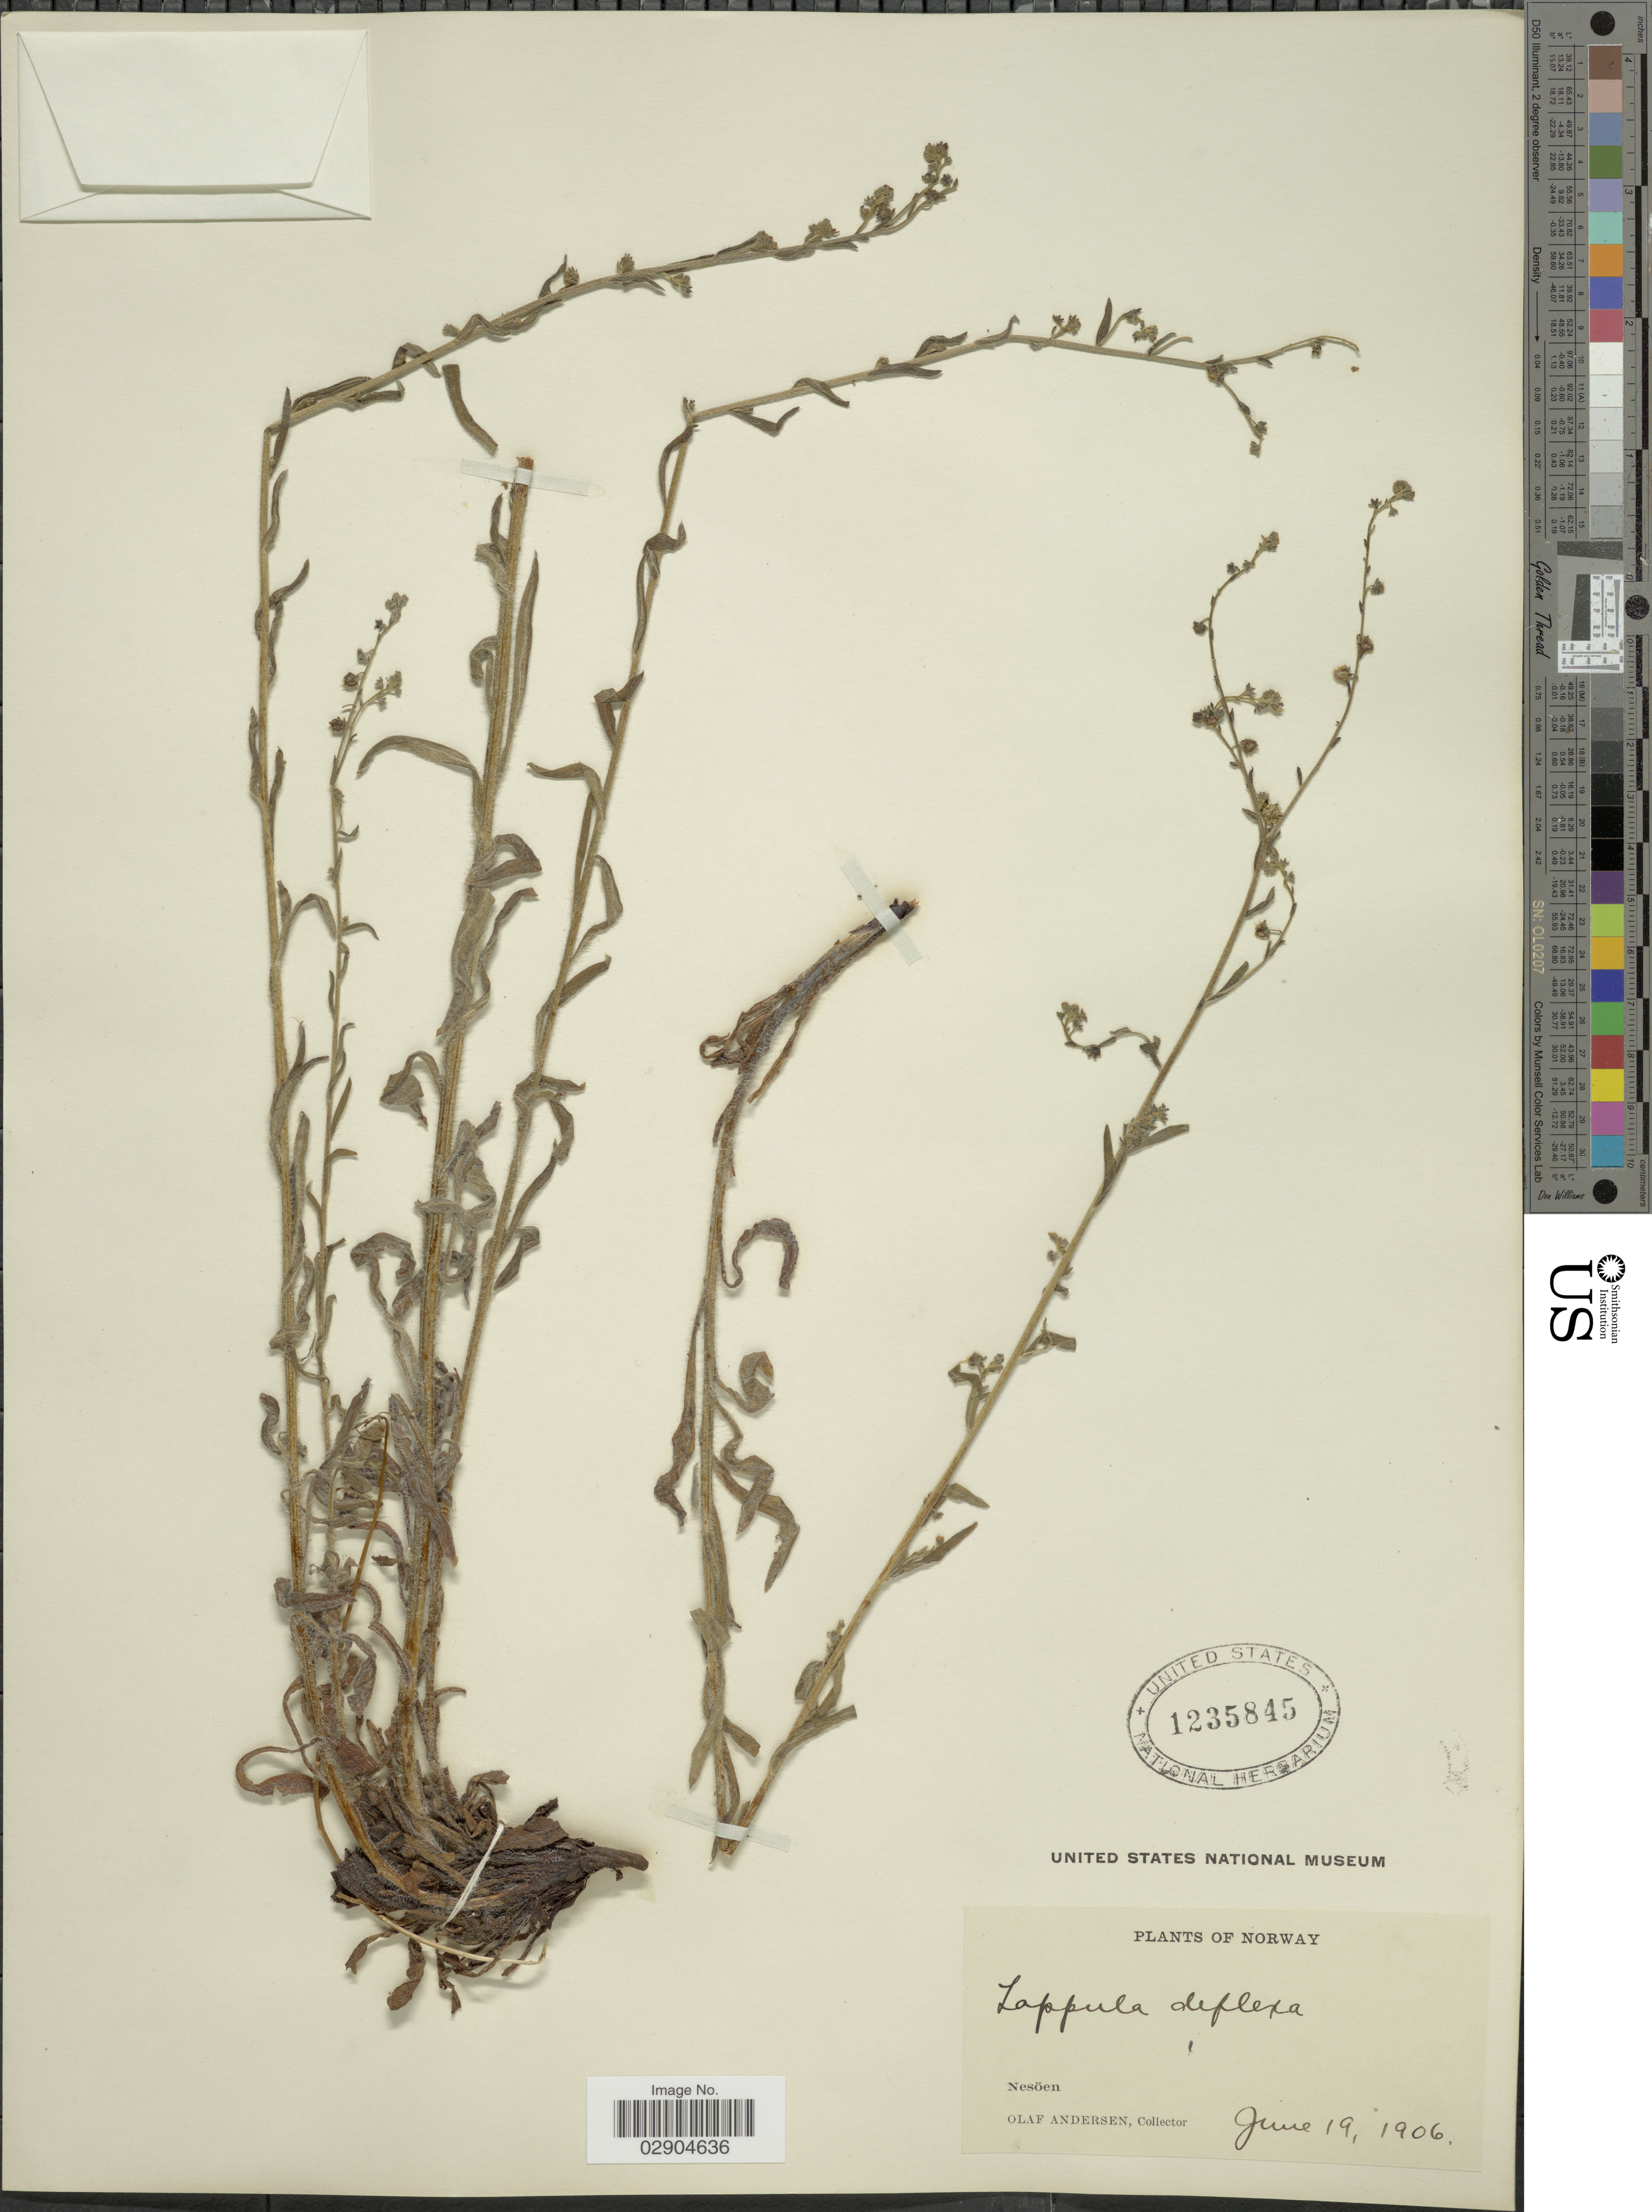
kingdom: Plantae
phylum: Tracheophyta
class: Magnoliopsida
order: Boraginales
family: Boraginaceae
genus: Lappula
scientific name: Lappula deflexa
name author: (Wahlenb.) Garcke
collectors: O. Andersen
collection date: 1906-06-19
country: Norway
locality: Nesöen.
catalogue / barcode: US 1235845